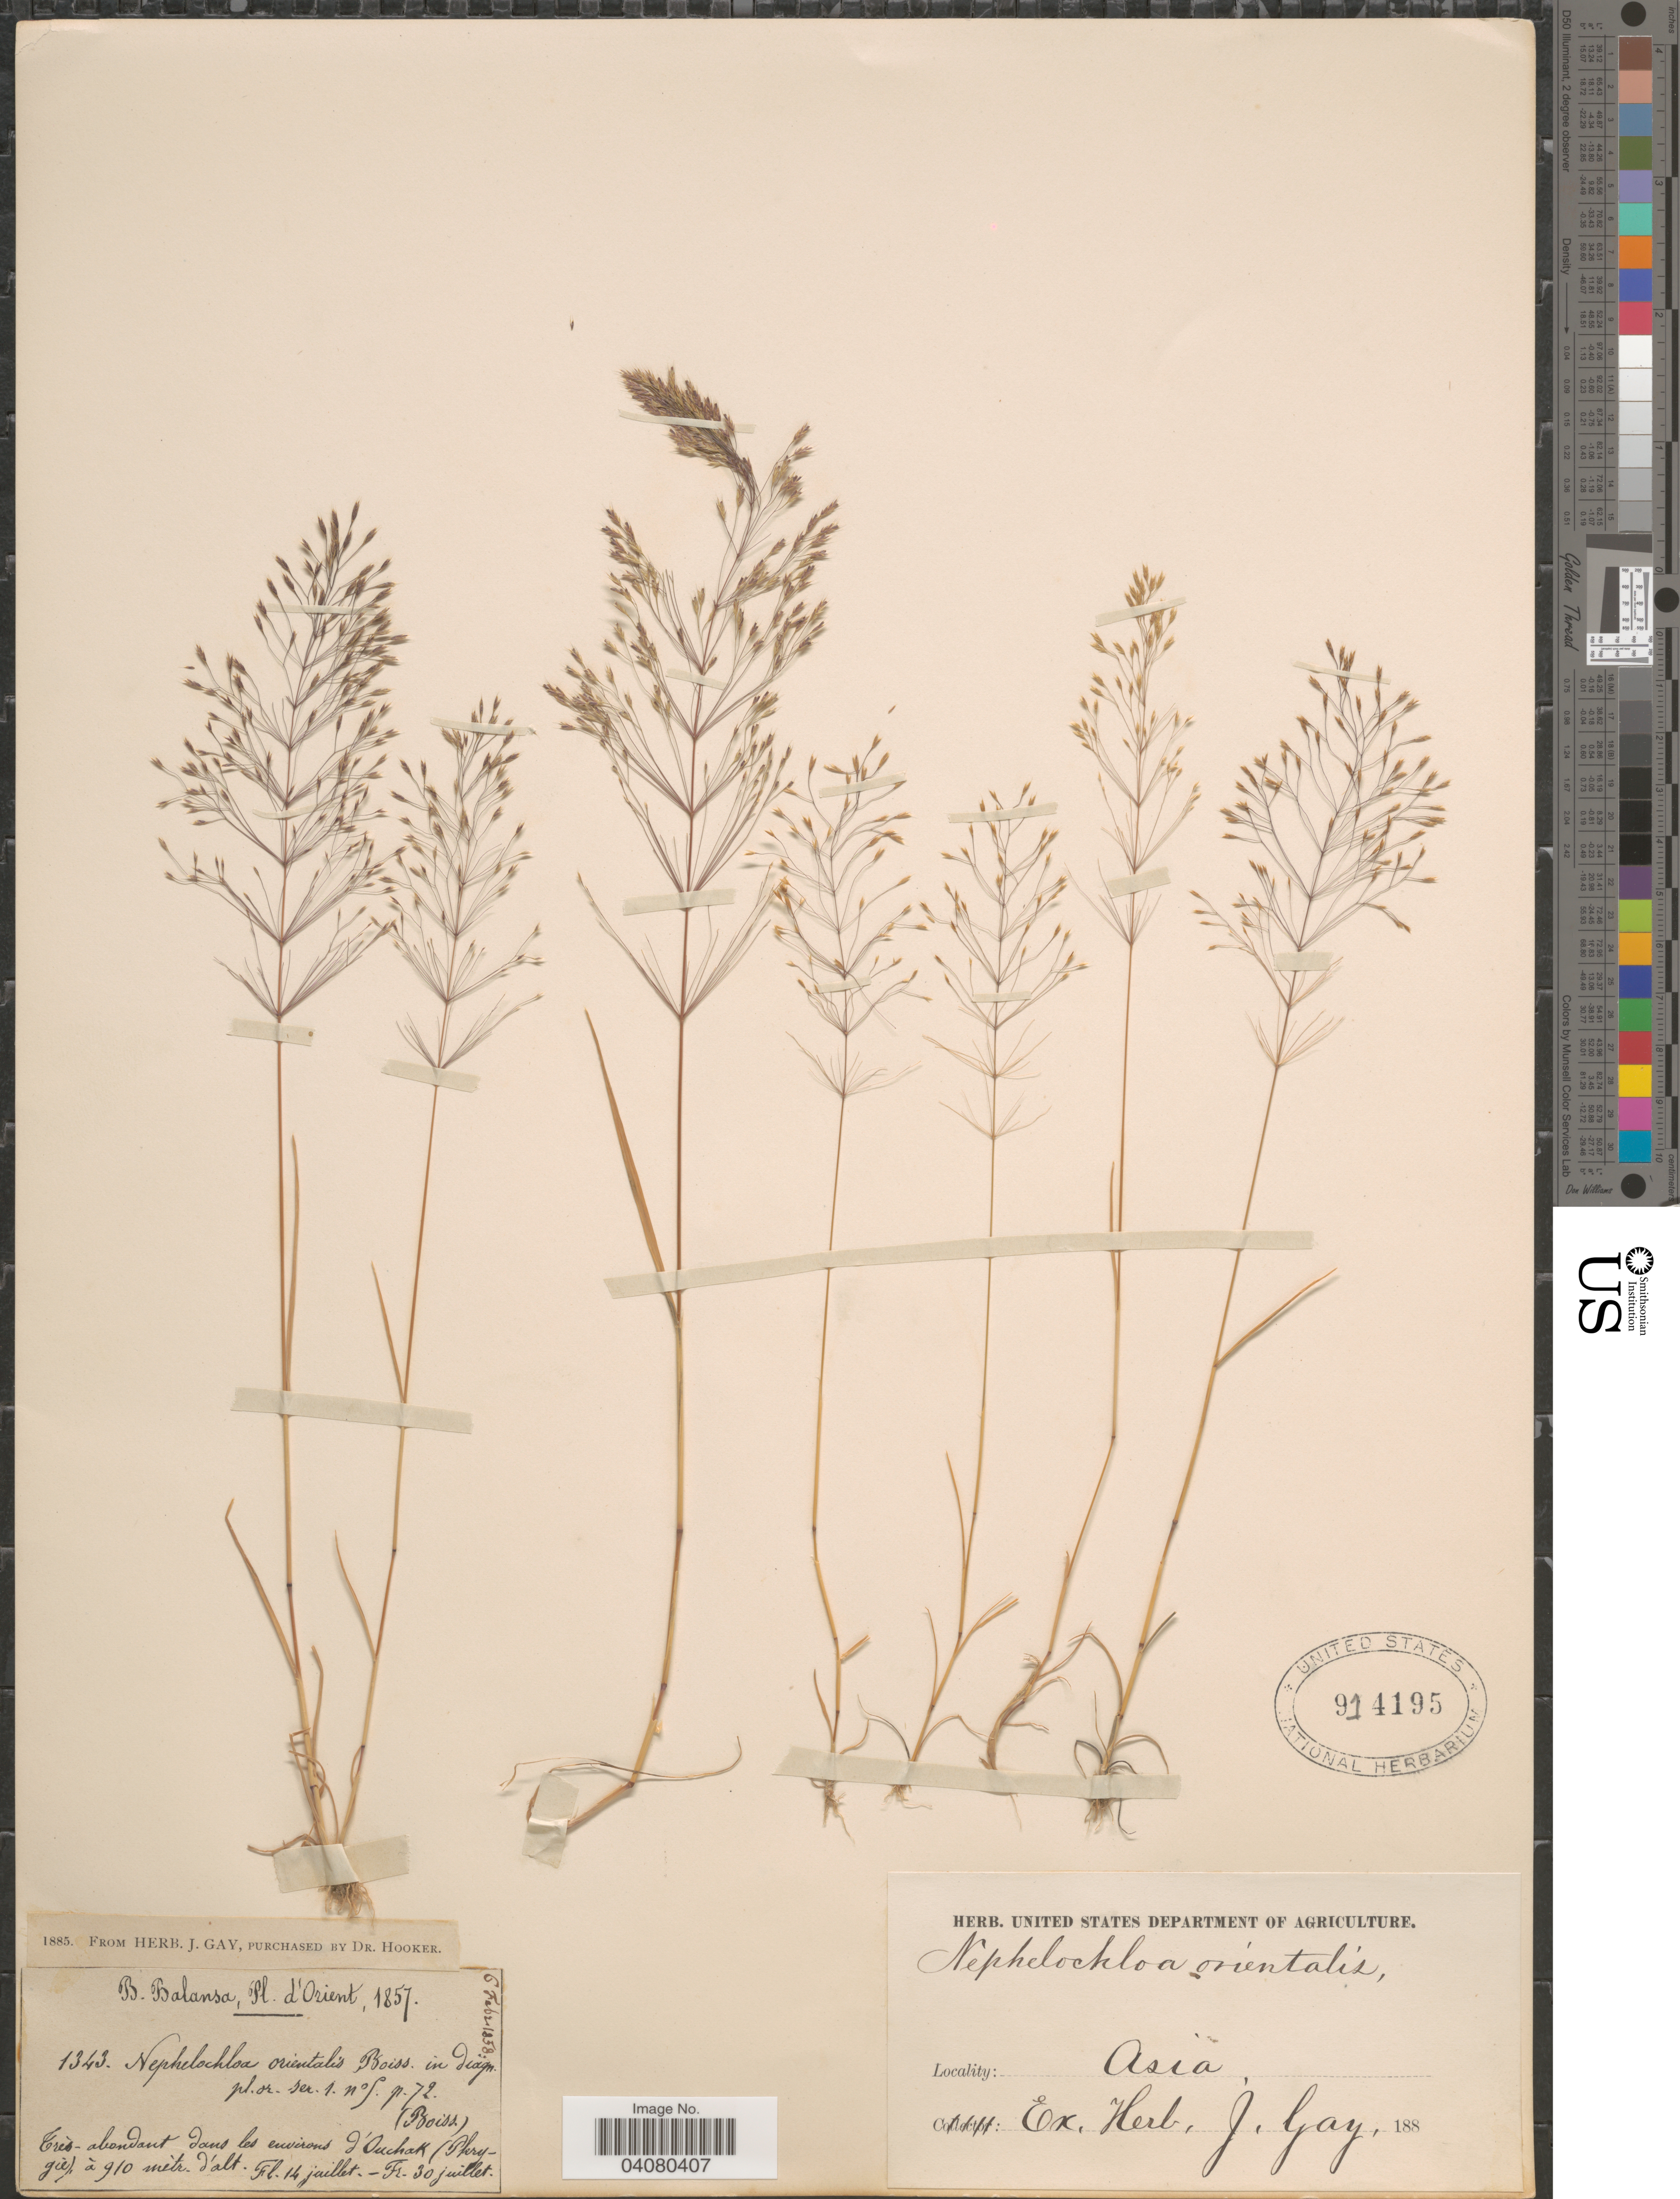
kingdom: Plantae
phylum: Tracheophyta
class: Liliopsida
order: Poales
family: Poaceae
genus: Nephelochloa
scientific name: Nephelochloa orientalis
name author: Boiss.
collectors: B. Balansa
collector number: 1343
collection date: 1857-07-14/1857-07-30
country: Turkey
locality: D'Orient. Très-abondant dans les environs d'Ouchak (Phrygie). Asia.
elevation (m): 910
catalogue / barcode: US 914195